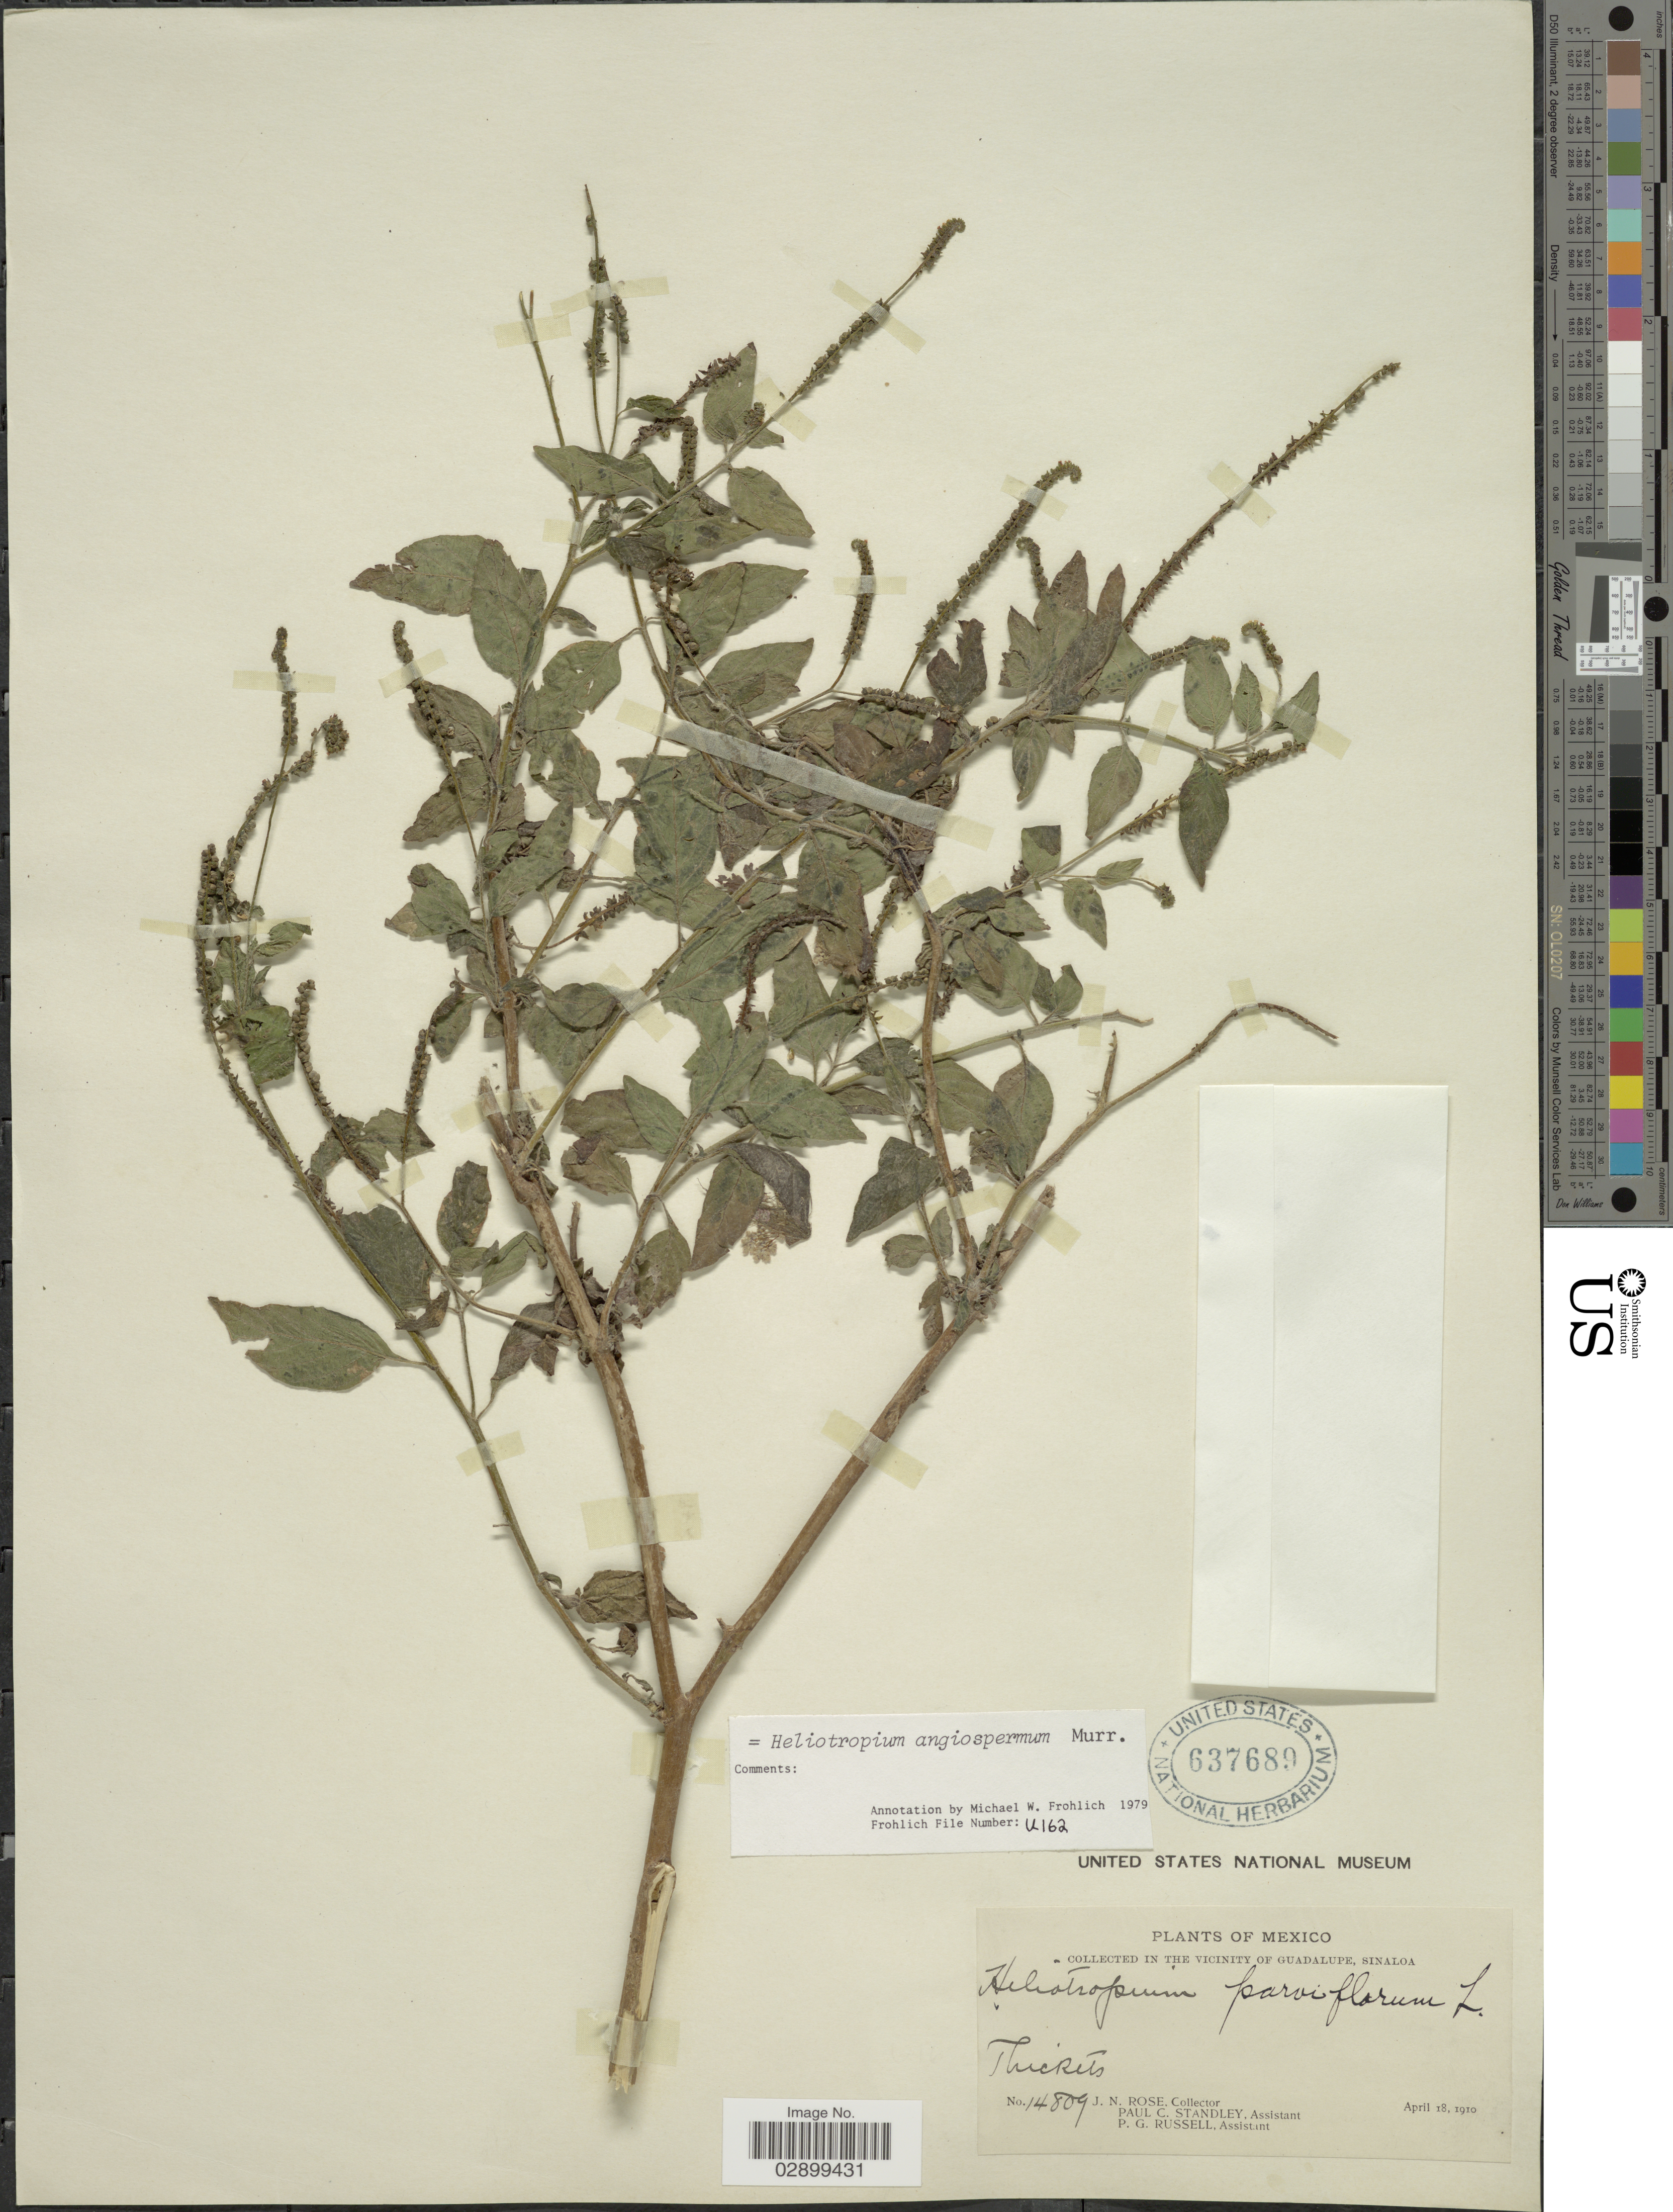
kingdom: Plantae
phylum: Tracheophyta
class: Magnoliopsida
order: Boraginales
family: Heliotropiaceae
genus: Heliotropium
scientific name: Heliotropium angiospermum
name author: Murray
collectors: J. N. Rose, P. C. Standley & P. G. Russell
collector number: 14809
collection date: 1910-04-18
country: Mexico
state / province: Sinaloa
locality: In the Vicinity of Guadalupe. Thickets.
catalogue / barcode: US 637689